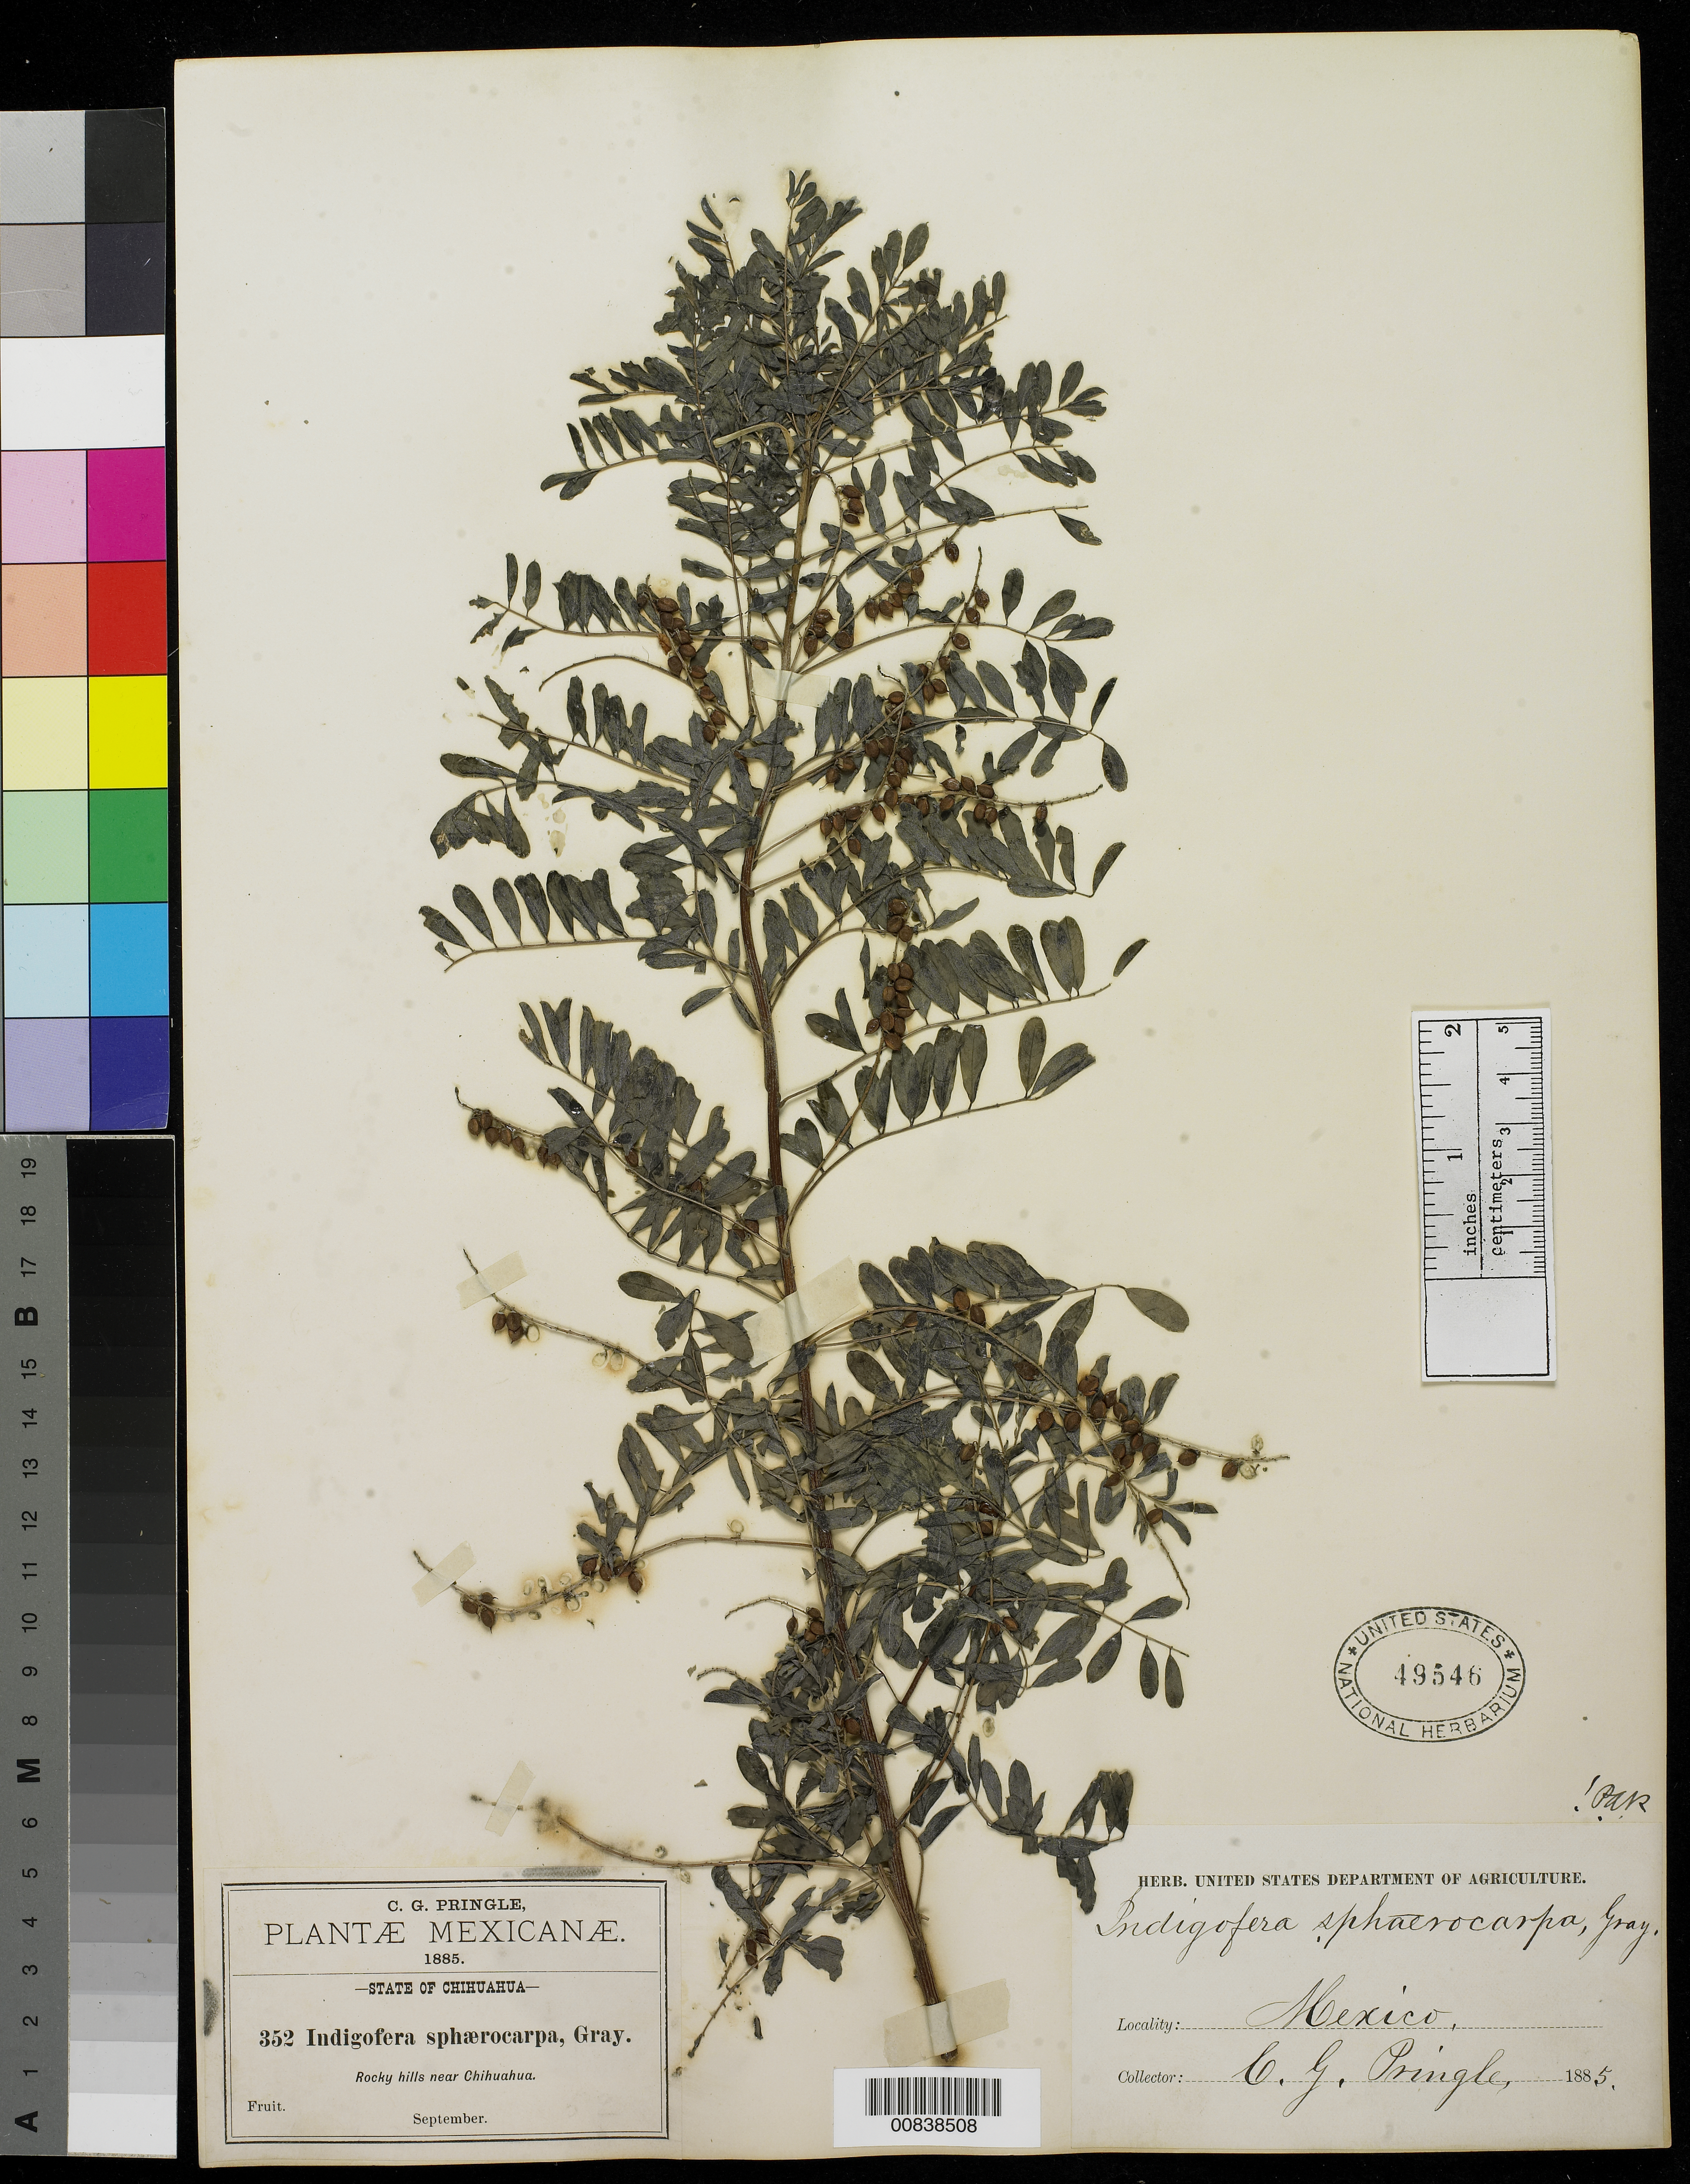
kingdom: Plantae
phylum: Tracheophyta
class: Magnoliopsida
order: Fabales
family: Fabaceae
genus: Indigofera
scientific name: Indigofera sphaerocarpa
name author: A. Gray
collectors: C. G. Pringle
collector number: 352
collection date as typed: Sep 1885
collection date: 1885-09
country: Mexico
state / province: Chihuahua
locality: Rocky hills near Chihuahua.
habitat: Rocky hills.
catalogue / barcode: US 49546